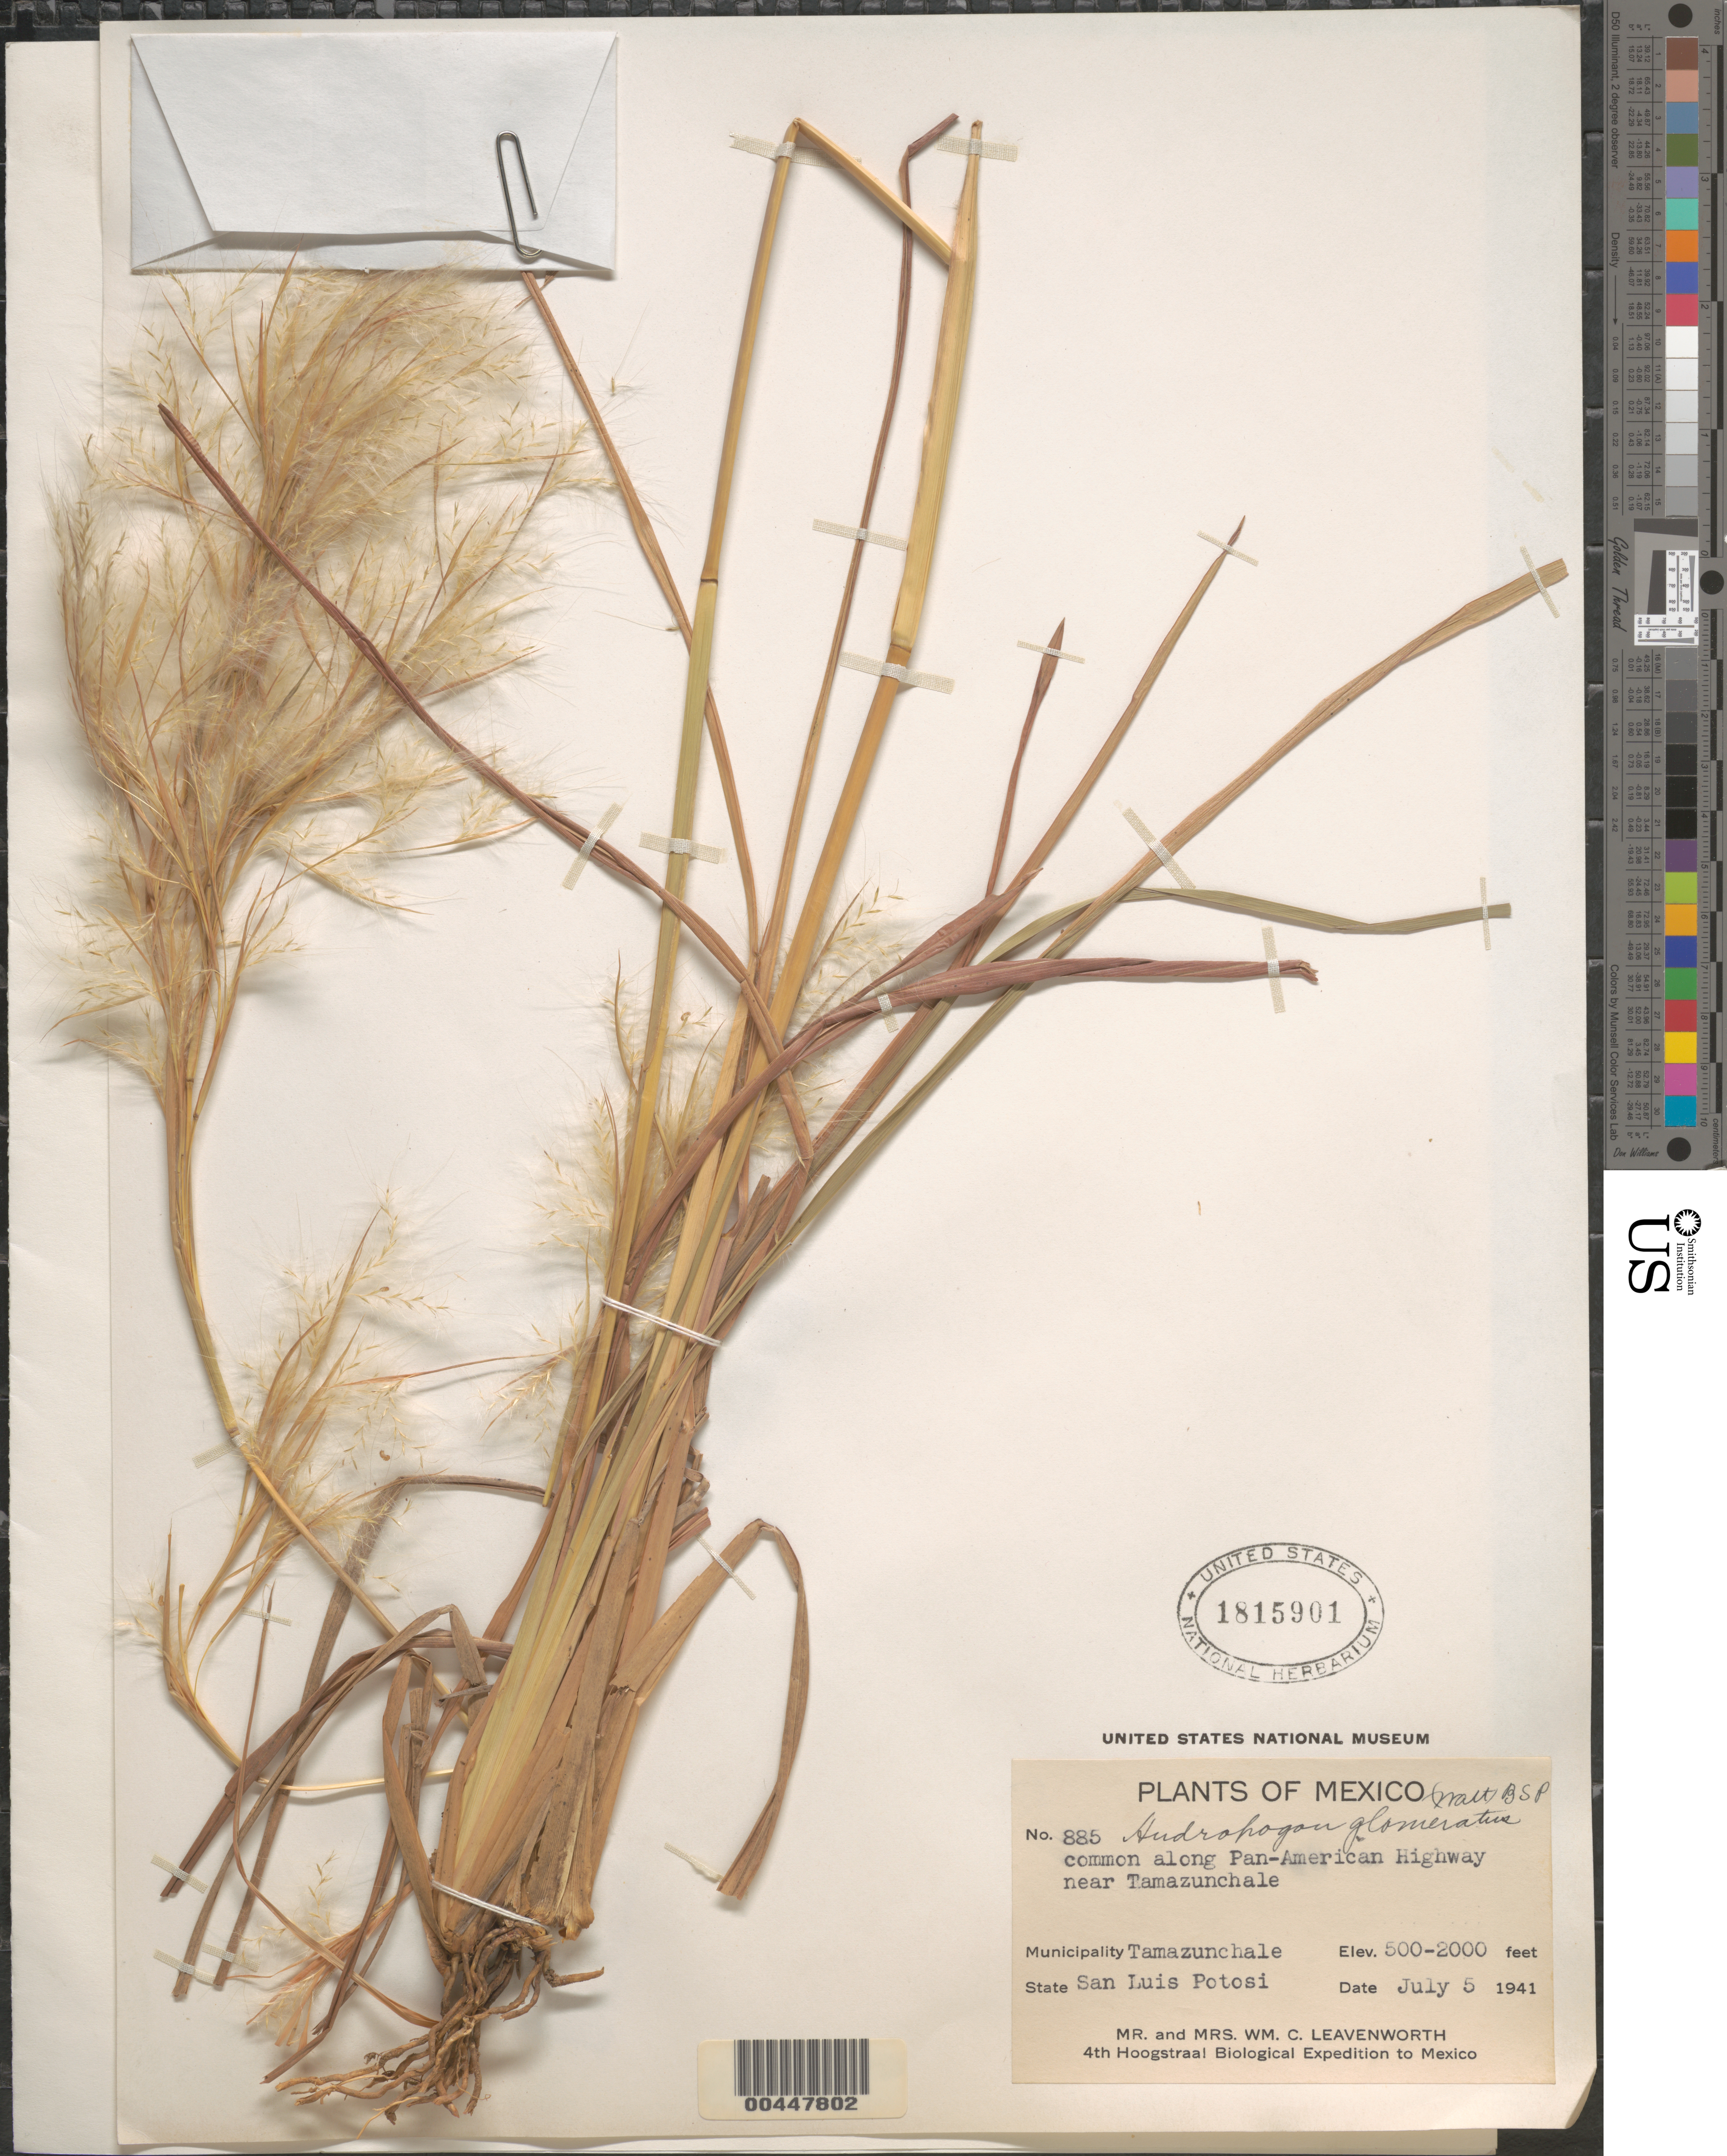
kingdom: Plantae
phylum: Tracheophyta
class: Liliopsida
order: Poales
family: Poaceae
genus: Andropogon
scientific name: Andropogon glomeratus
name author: (Walter) Britton, Stearns & Poggenb.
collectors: W. C. Leavenworth & Leavenworth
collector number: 885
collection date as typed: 5 Jul 1941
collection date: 1941-07-05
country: Mexico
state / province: San Luis Potosi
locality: Municipality Tamazunchale, along Pan American Hwy near Tamazunchale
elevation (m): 152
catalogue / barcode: US 1815901